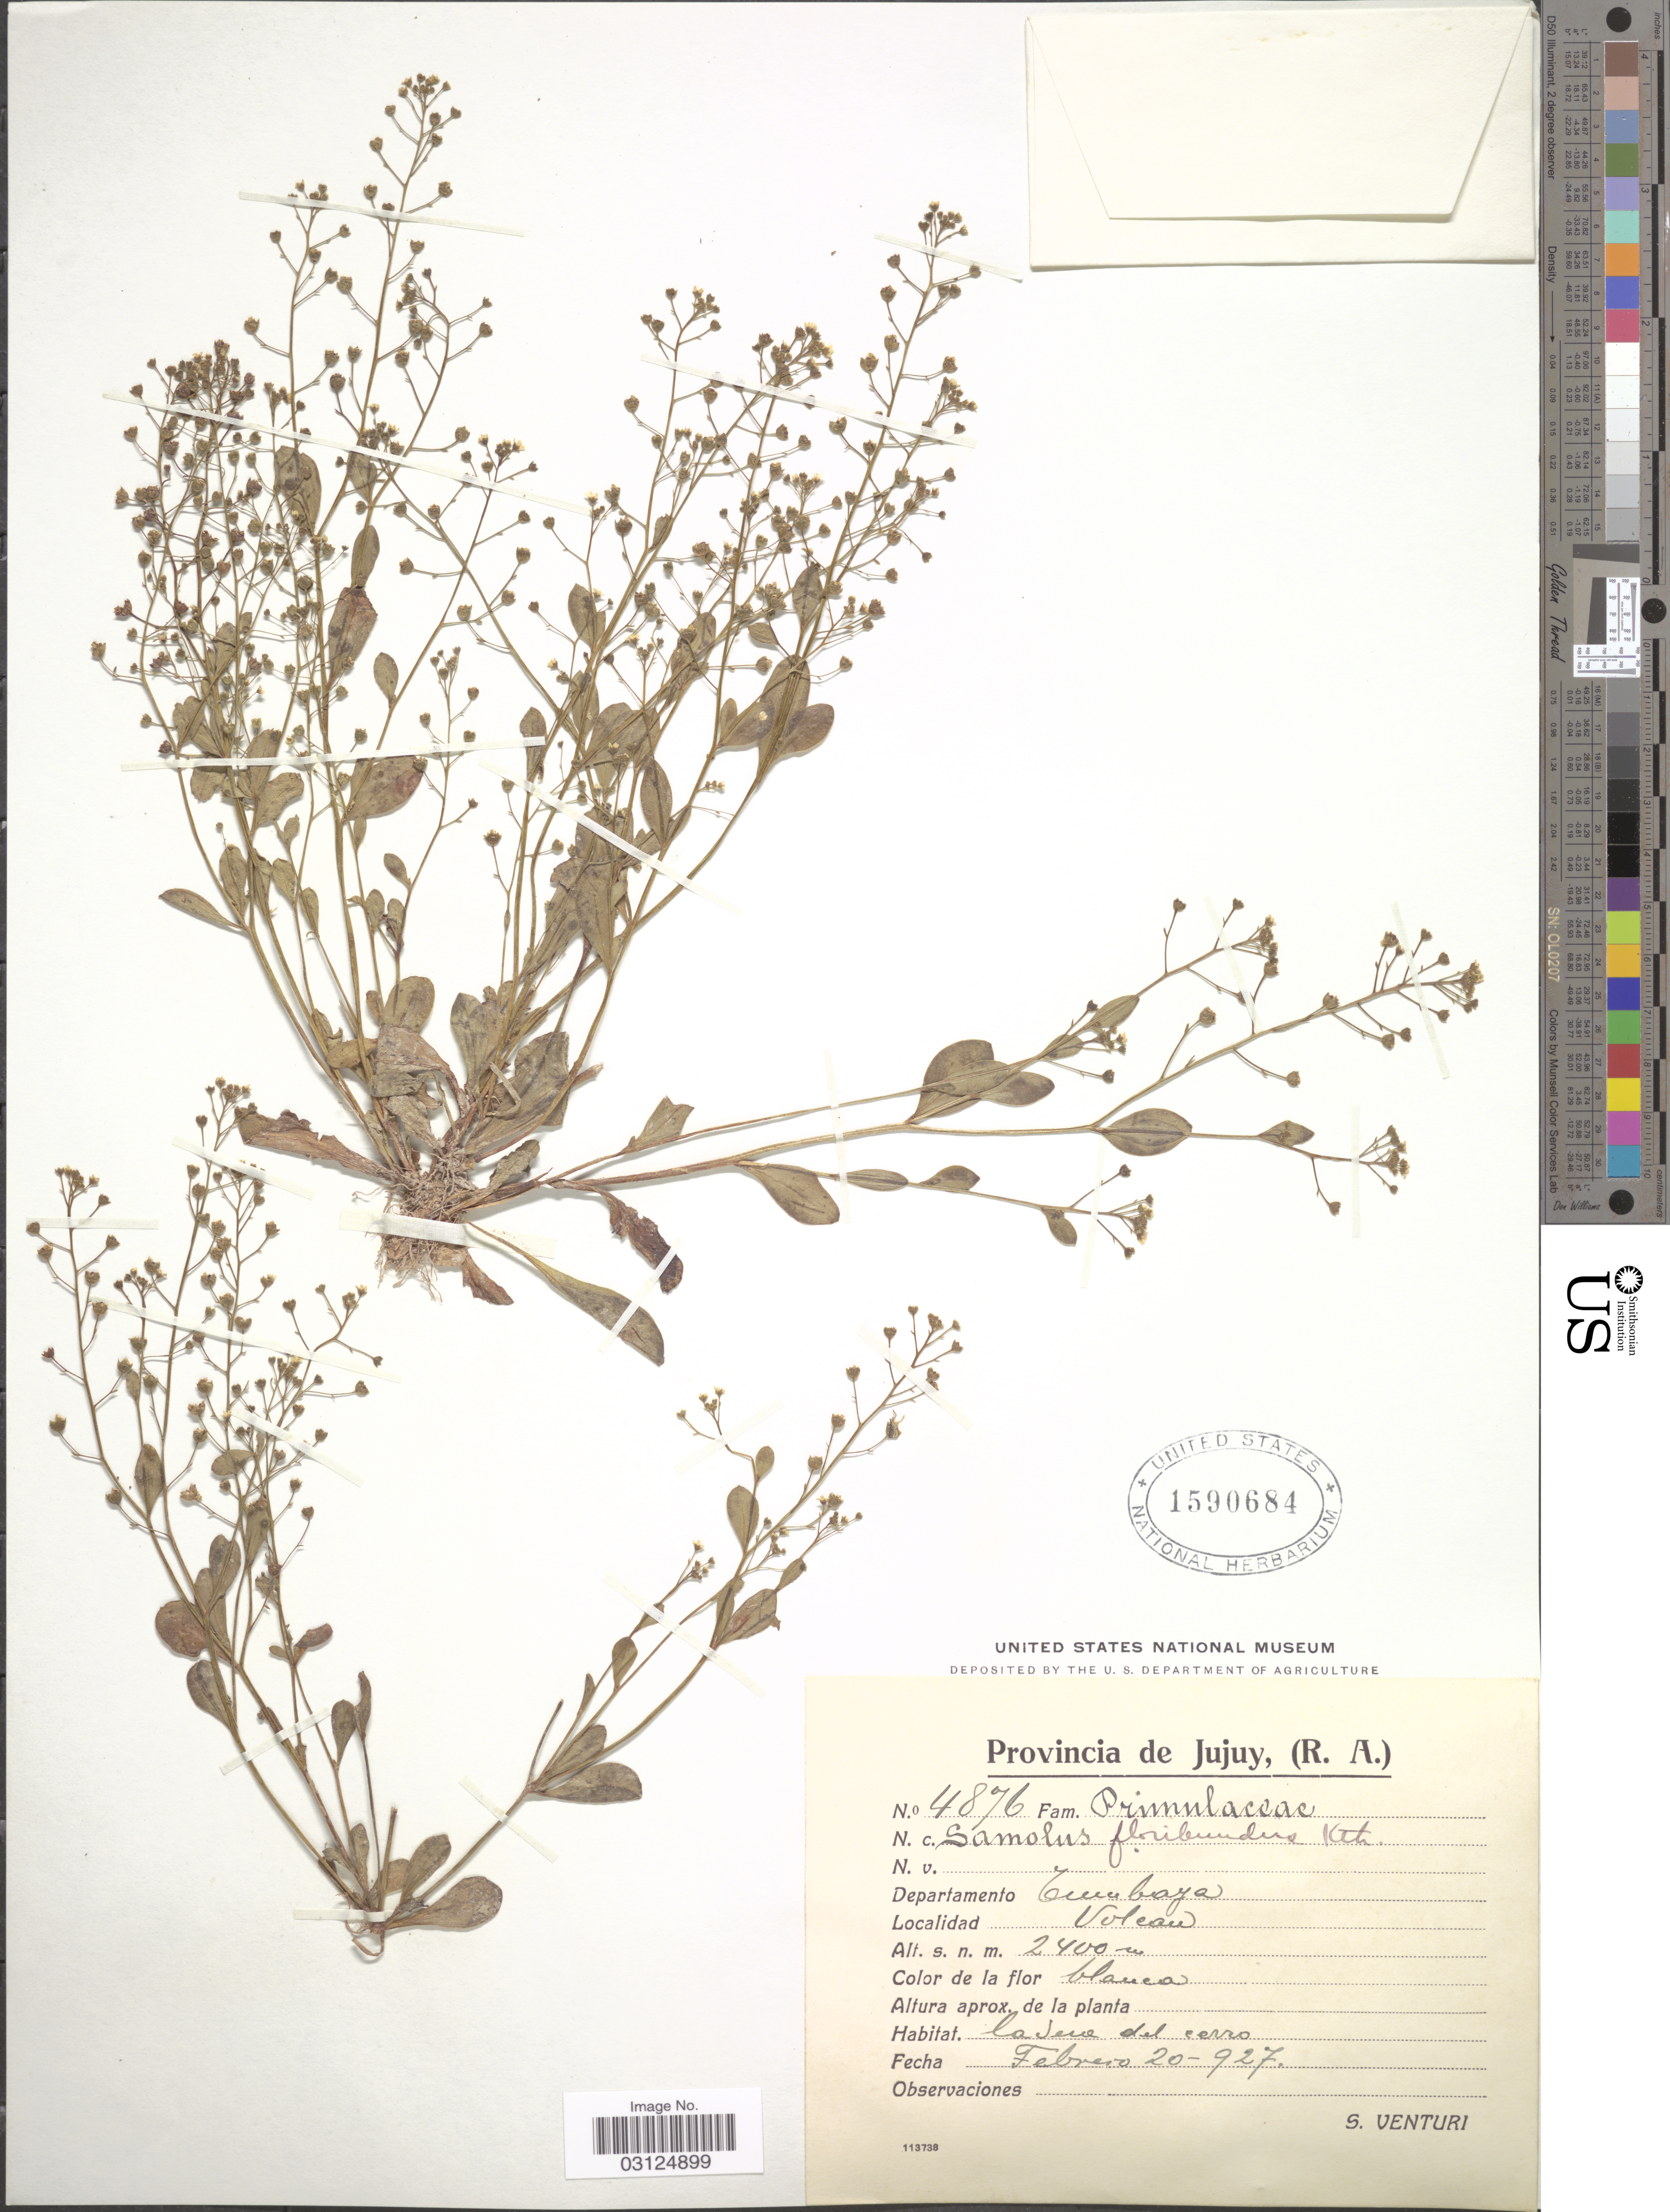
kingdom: Plantae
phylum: Tracheophyta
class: Magnoliopsida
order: Ericales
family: Primulaceae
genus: Samolus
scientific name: Samolus parviflorus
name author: Raf.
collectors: S. Venturi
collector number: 4876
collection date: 1927-02-20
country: Argentina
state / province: Jujuy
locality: Departamento Tumbaya. Volcan.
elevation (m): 2400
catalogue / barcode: US 1590684